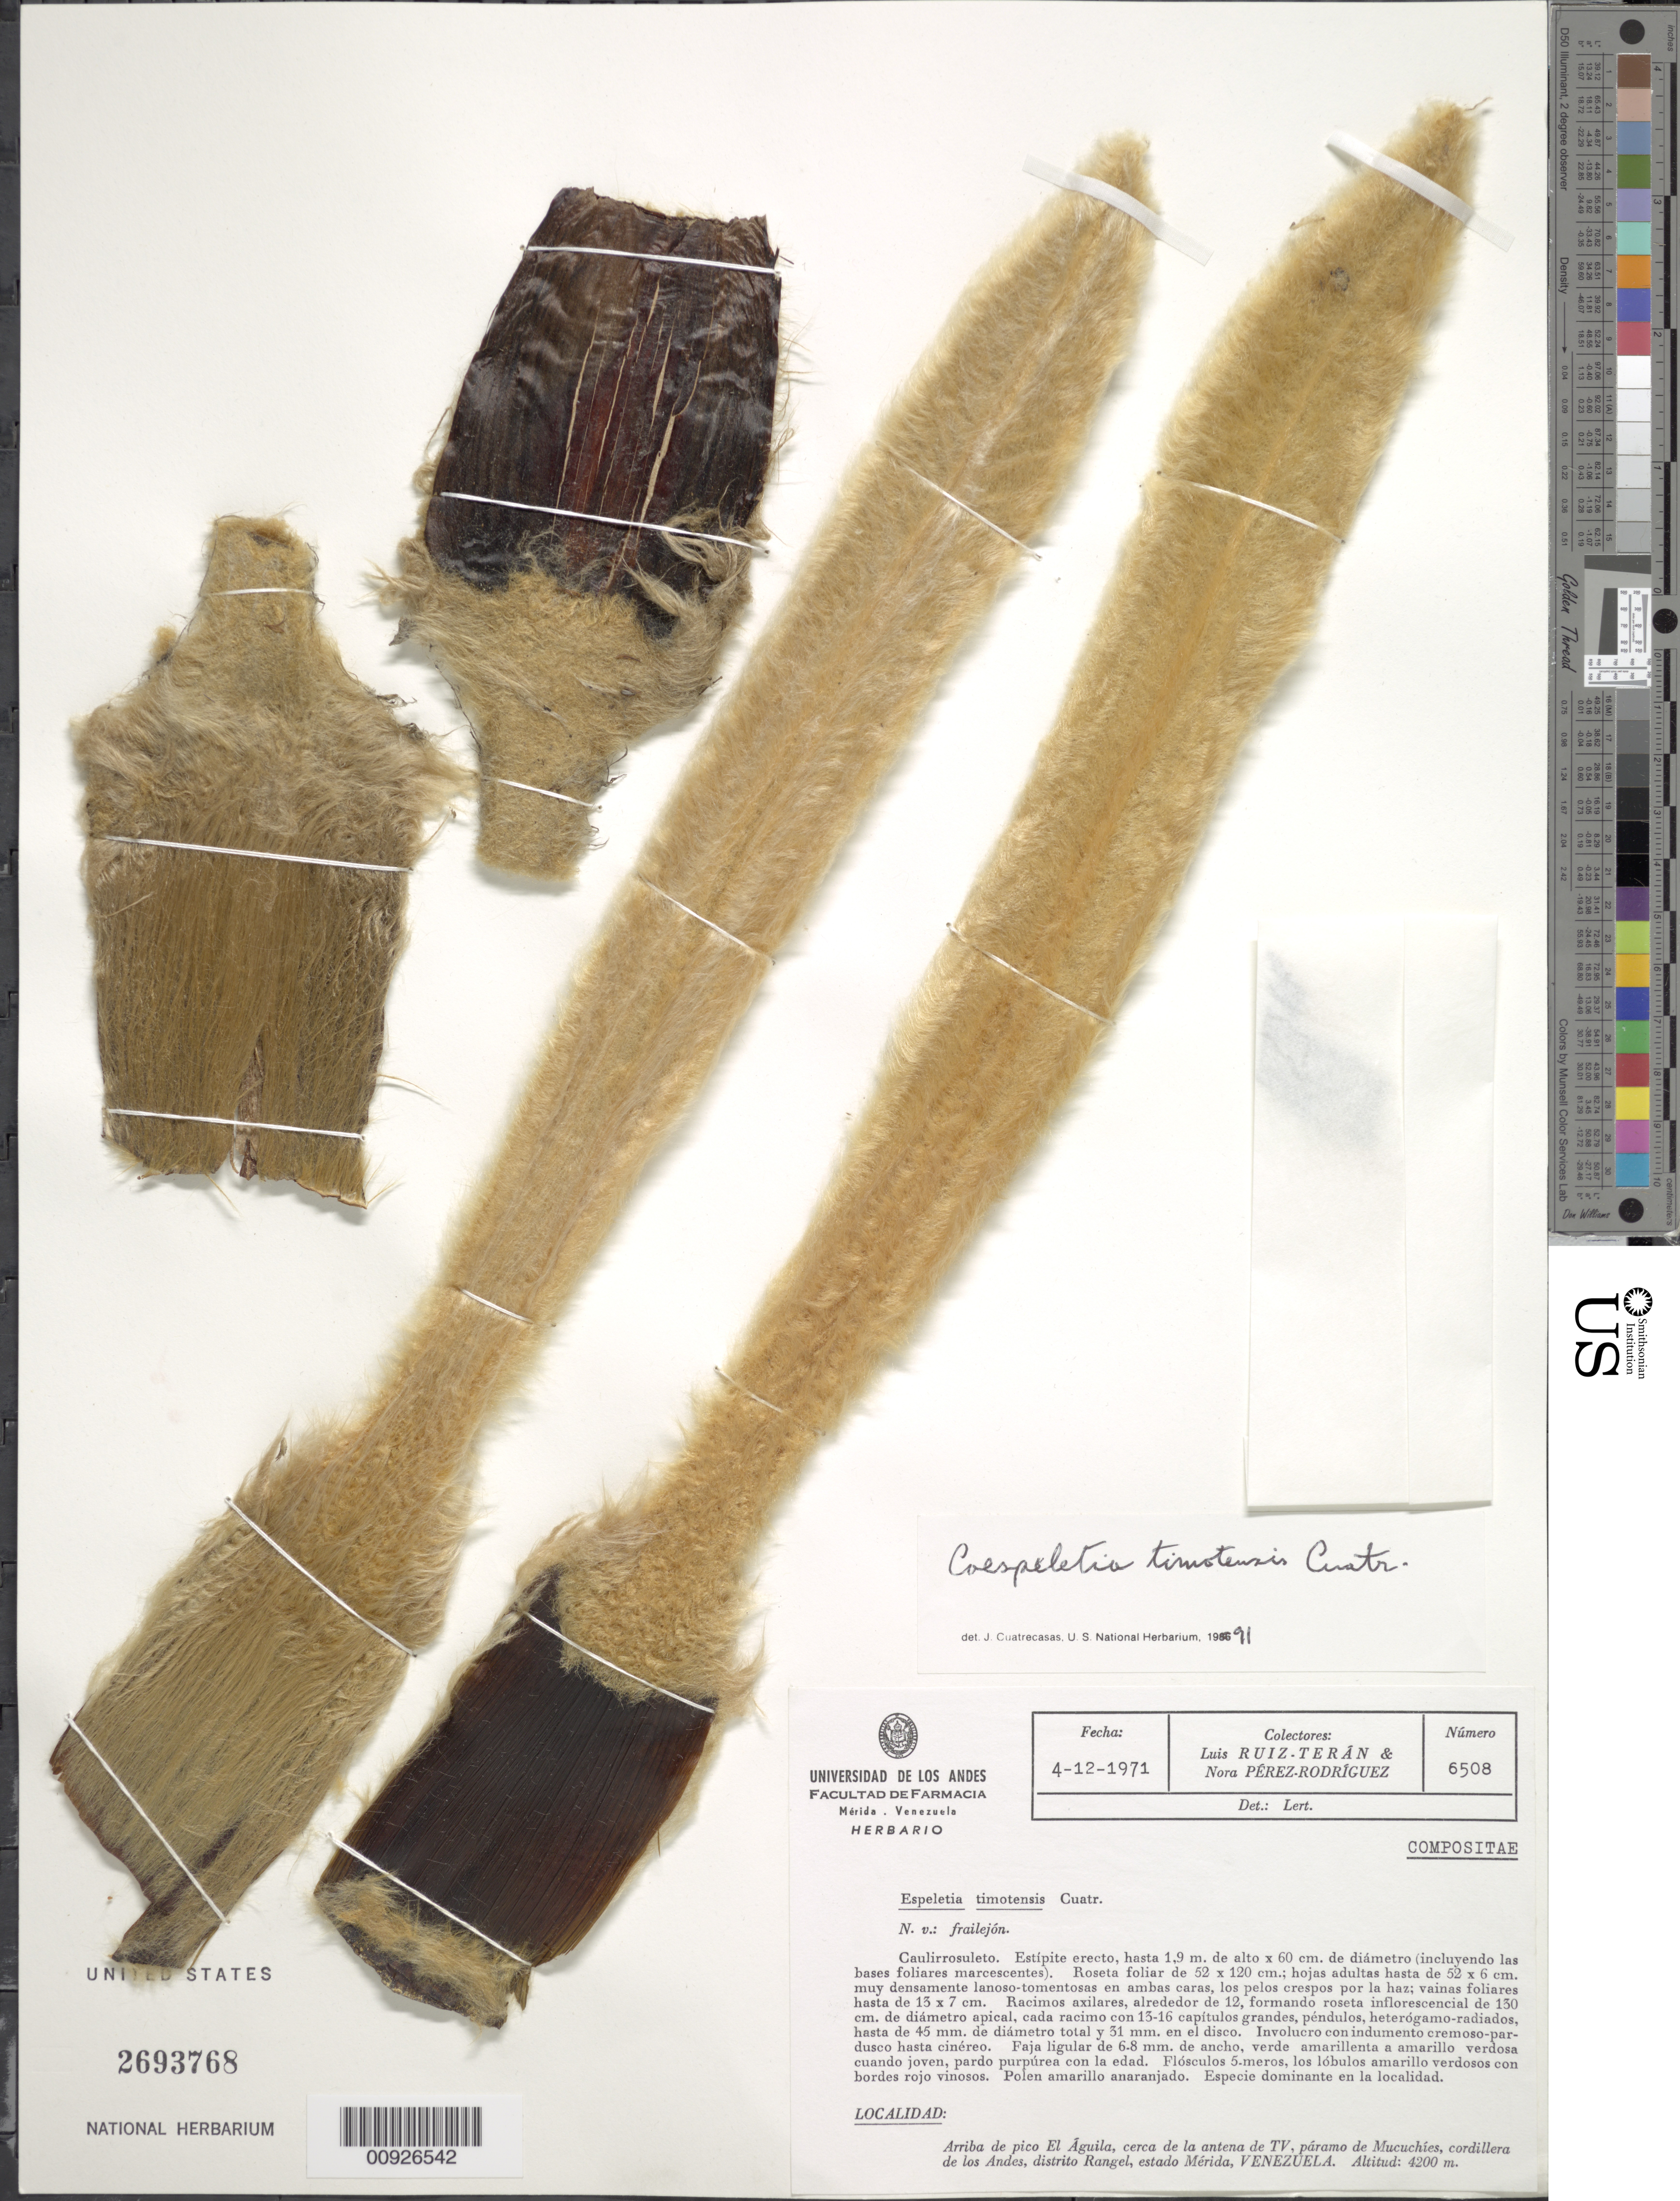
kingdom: Plantae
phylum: Tracheophyta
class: Magnoliopsida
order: Asterales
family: Asteraceae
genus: Coespeletia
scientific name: Coespeletia timotensis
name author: (Cuatrec.) Cuatrec.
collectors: L. E. Ruíz-Terán & N. Pérez-Rodríguez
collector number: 6508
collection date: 1971-12-04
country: Venezuela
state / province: Mérida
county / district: Rangel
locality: Páramo de Mucuchíes. Arriba de Pico El Águila.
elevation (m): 4200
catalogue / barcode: US 2693768